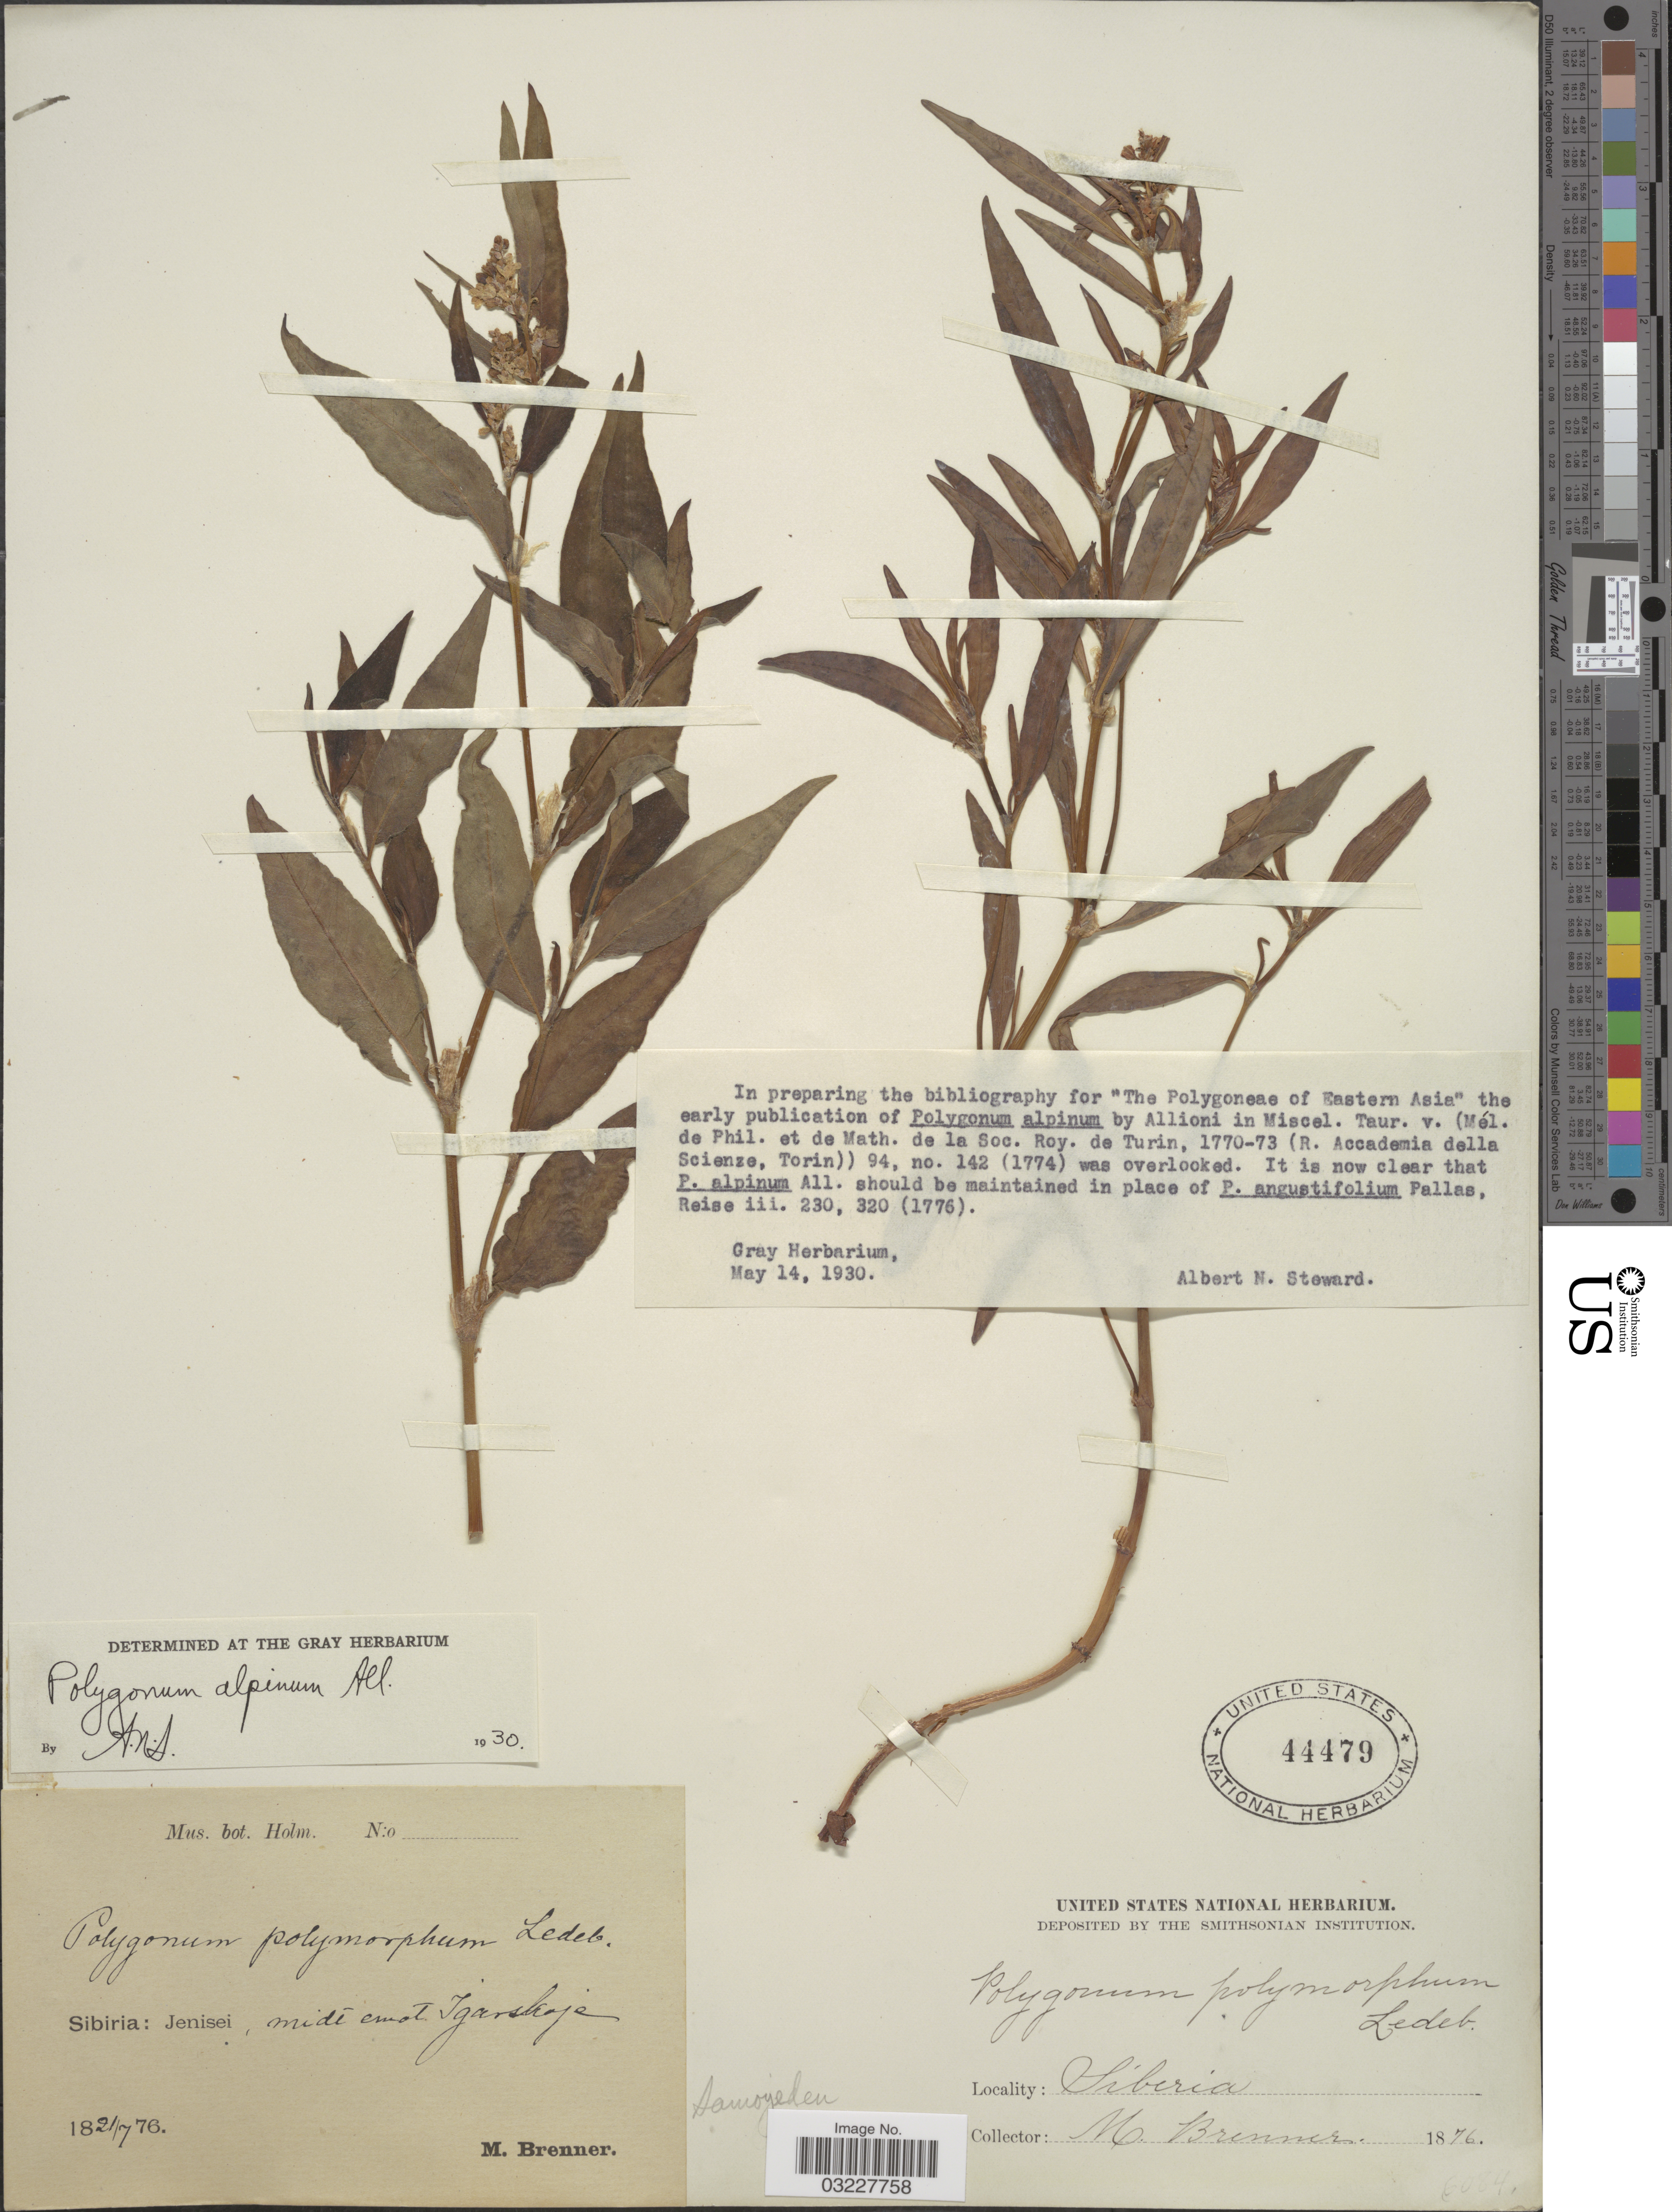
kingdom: Plantae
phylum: Tracheophyta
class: Magnoliopsida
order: Caryophyllales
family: Polygonaceae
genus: Koenigia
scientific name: Koenigia alpina var. alpina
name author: (All.) T.M. Schust. & Reveal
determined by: Strong, Mark T., (BOT), Smithsonian Institution - National Museum of Natural History (UNITED STATES)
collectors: M. Brenner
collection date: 1876-07-21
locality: Sibiria: Jenisei, midt emot Igarskoje.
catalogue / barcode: US 44479